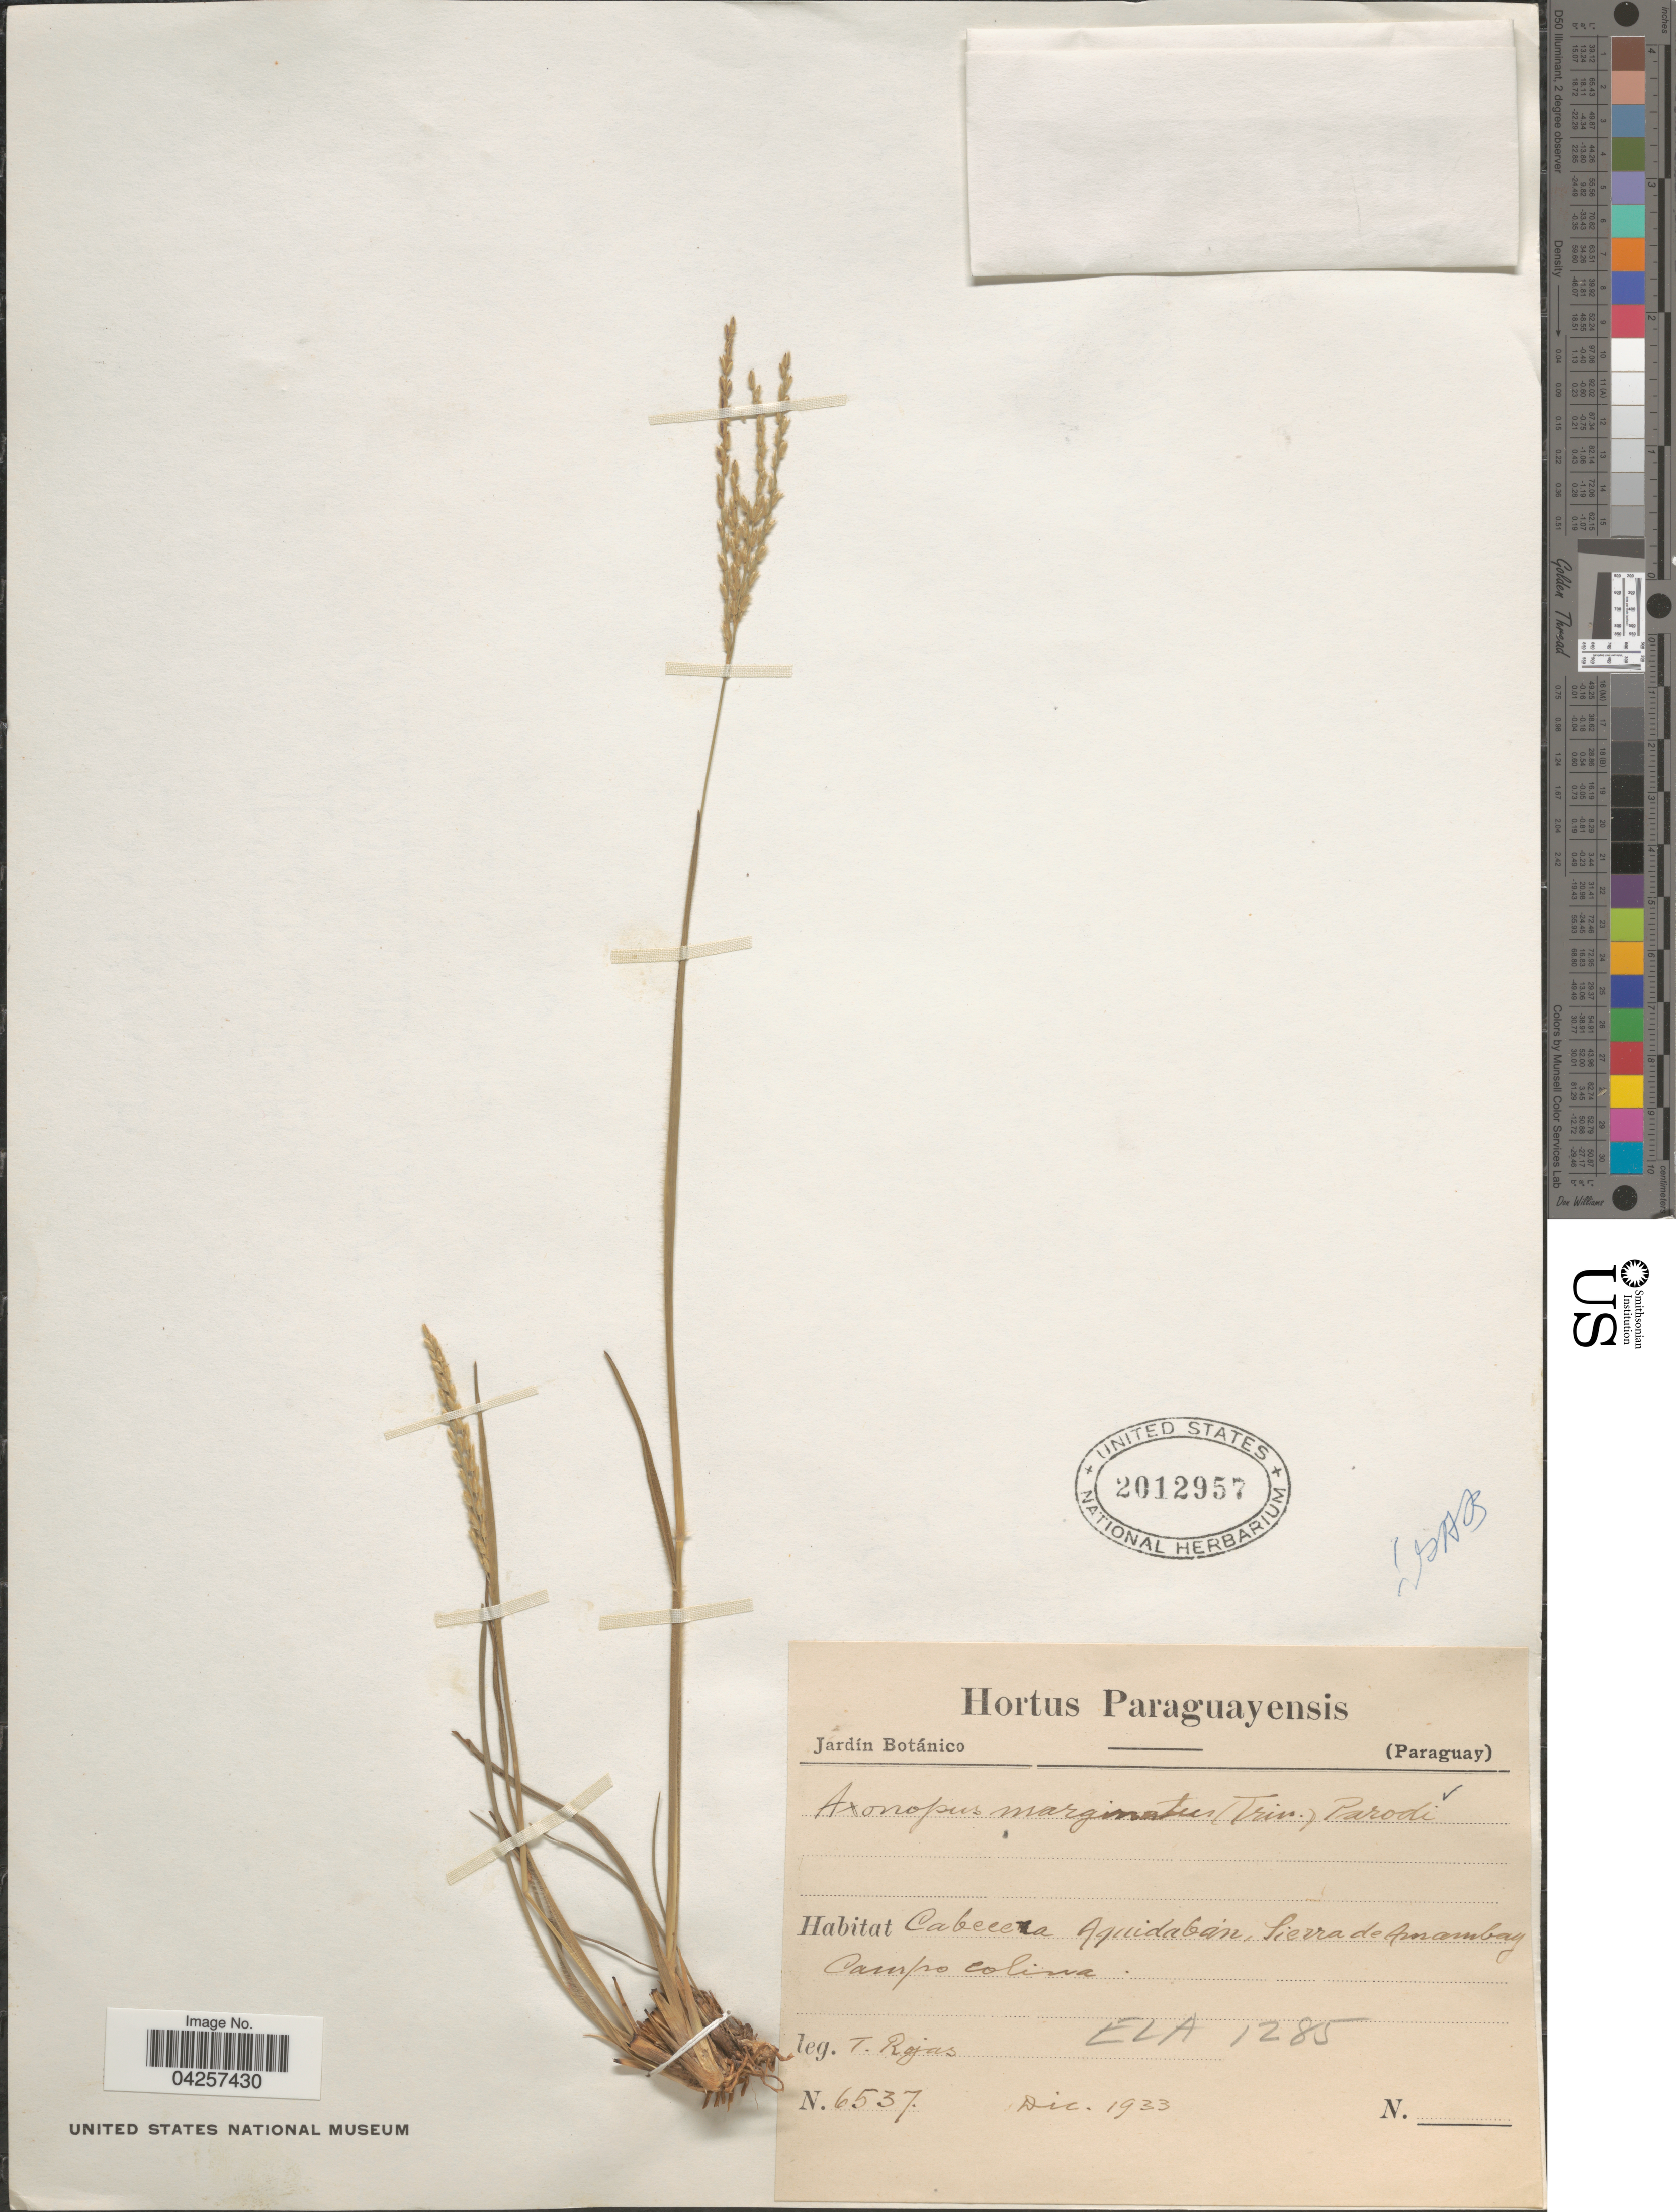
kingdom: Plantae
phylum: Tracheophyta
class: Liliopsida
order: Poales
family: Poaceae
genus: Axonopus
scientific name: Axonopus marginatus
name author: (Trin.) Chase ex Hitchc.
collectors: T. Rojas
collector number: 6537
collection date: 1933-12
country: Paraguay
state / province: Amambay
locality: Cabecera Aquidaban, Sierra de Amambay. Campo colina.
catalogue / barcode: US 2012957